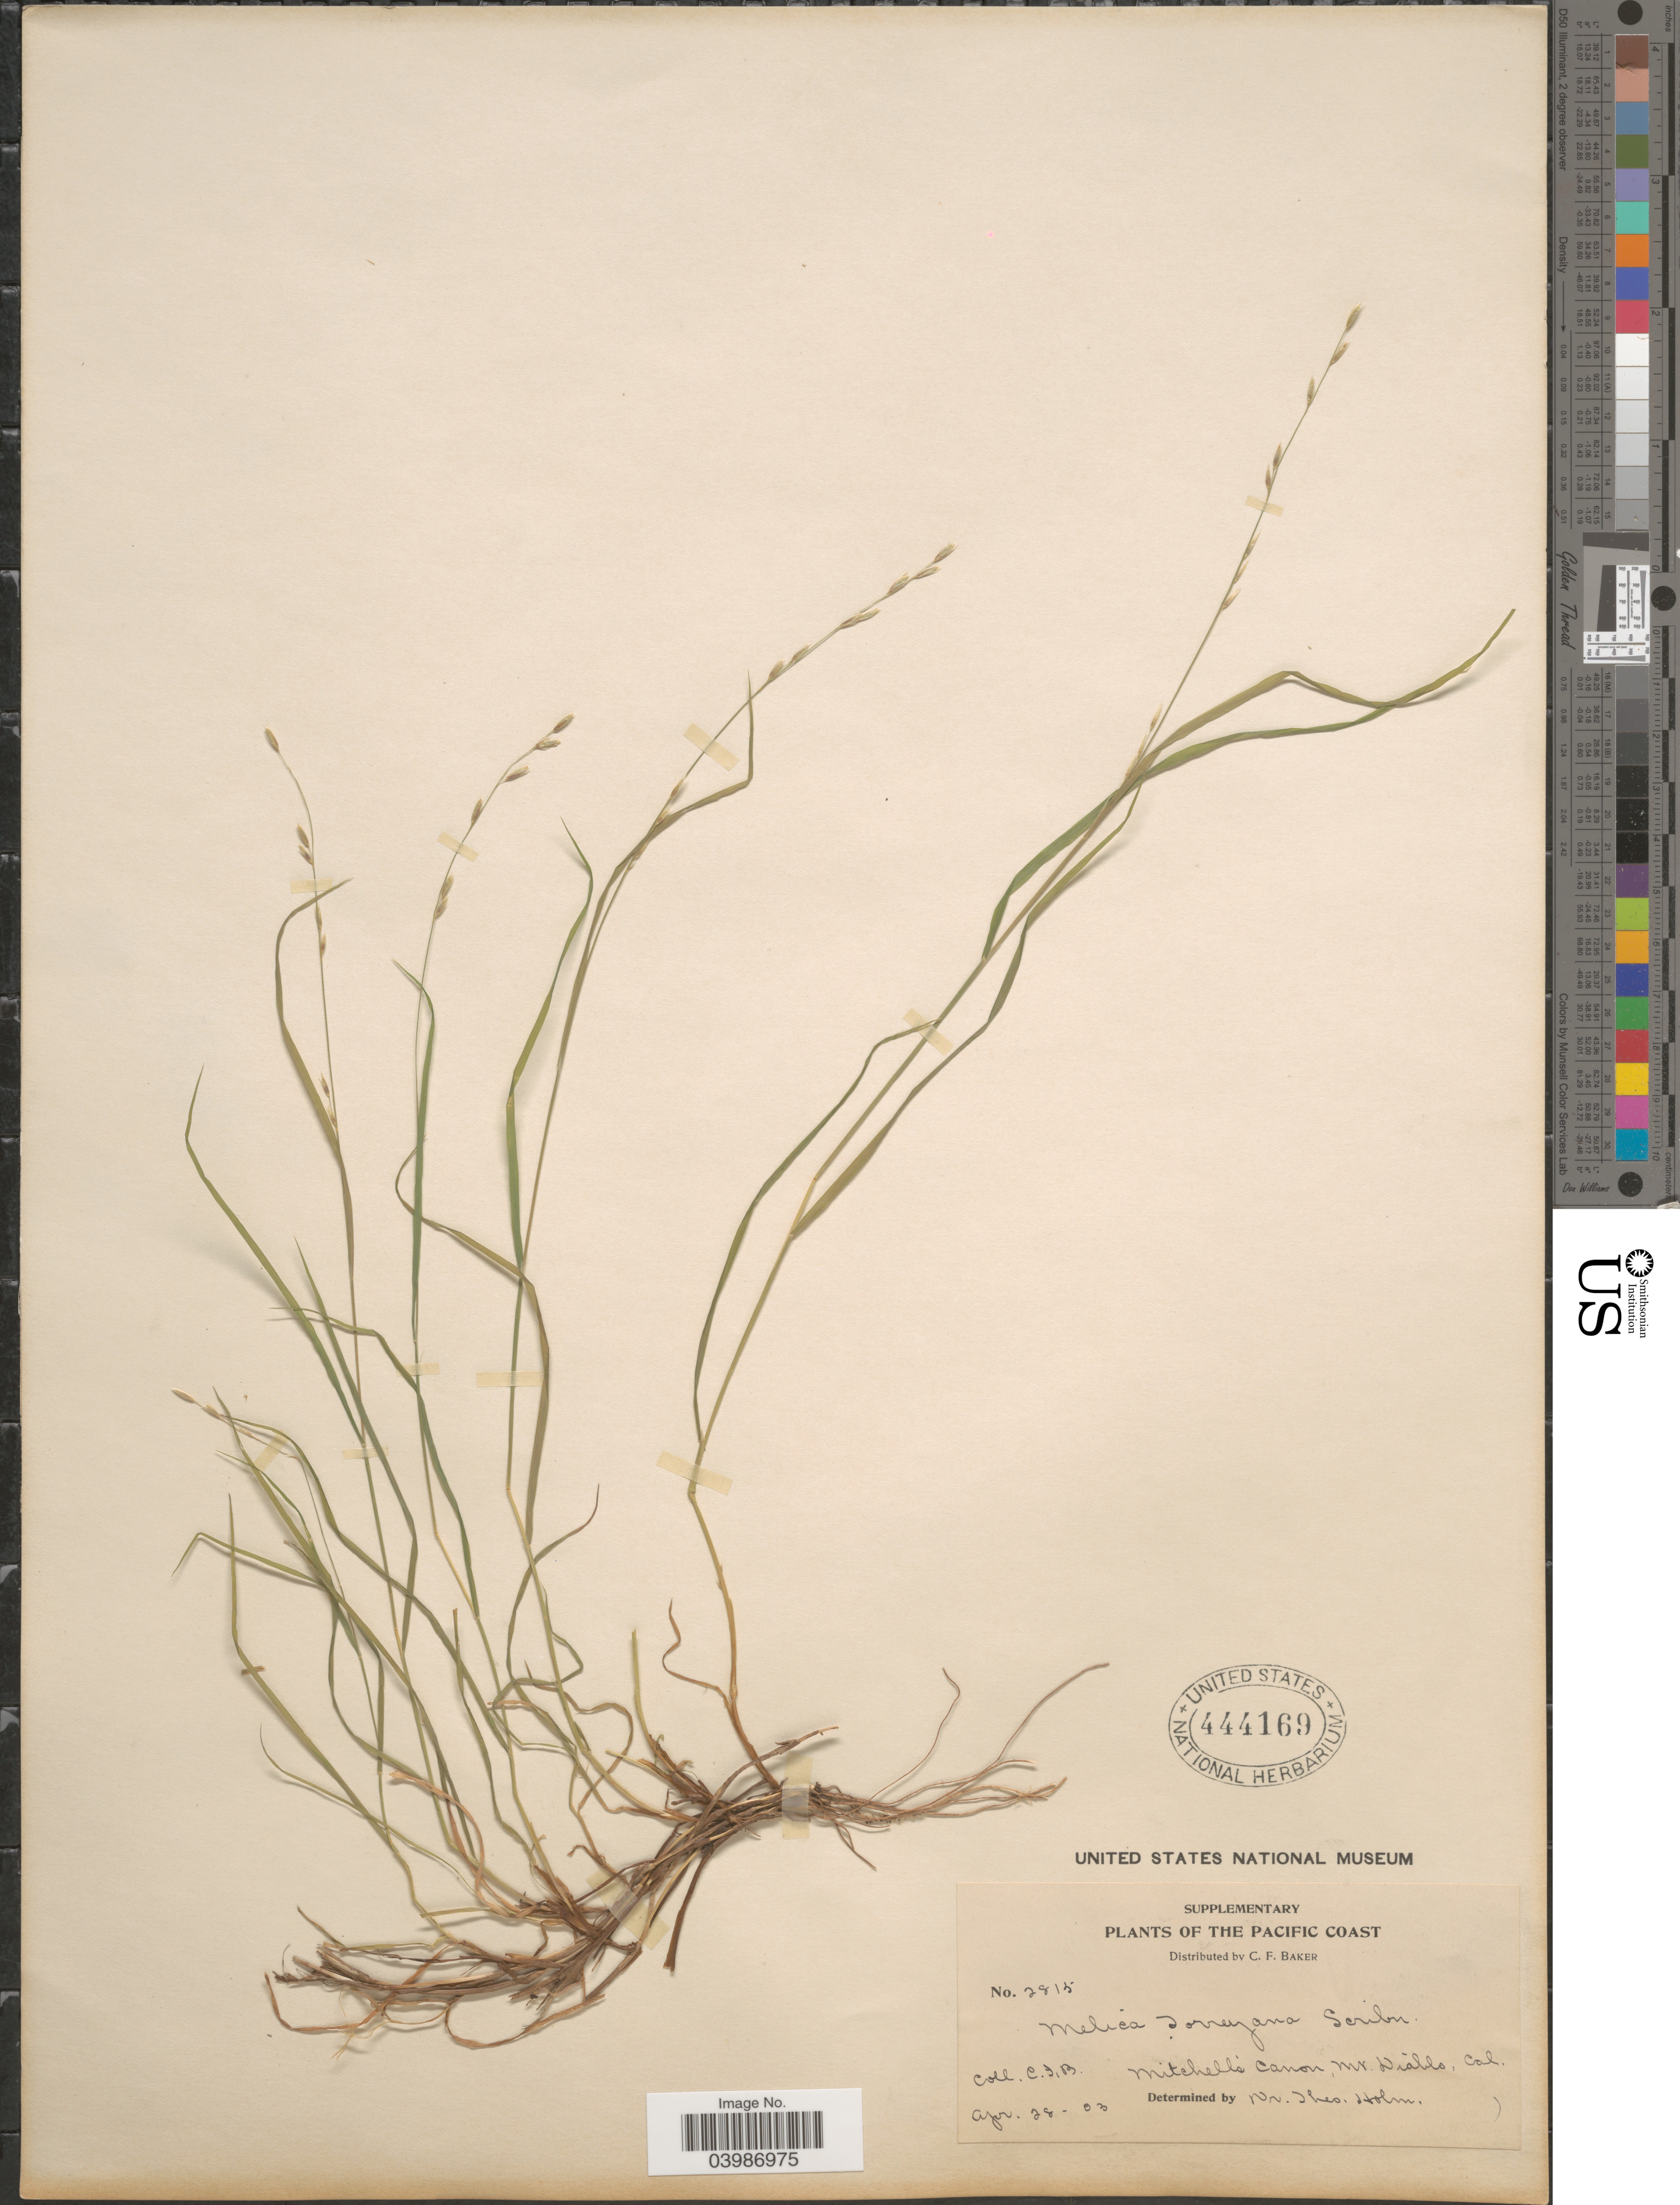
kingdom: Plantae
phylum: Tracheophyta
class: Liliopsida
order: Poales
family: Poaceae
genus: Melica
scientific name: Melica torreyana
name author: Scribn.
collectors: C. F. Baker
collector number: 2815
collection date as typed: Transcribed d/m/y: 28/4/3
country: United States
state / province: California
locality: The Pacific Coast. Mitchell's Canon, Mt. Diablo.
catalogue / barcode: US 444169